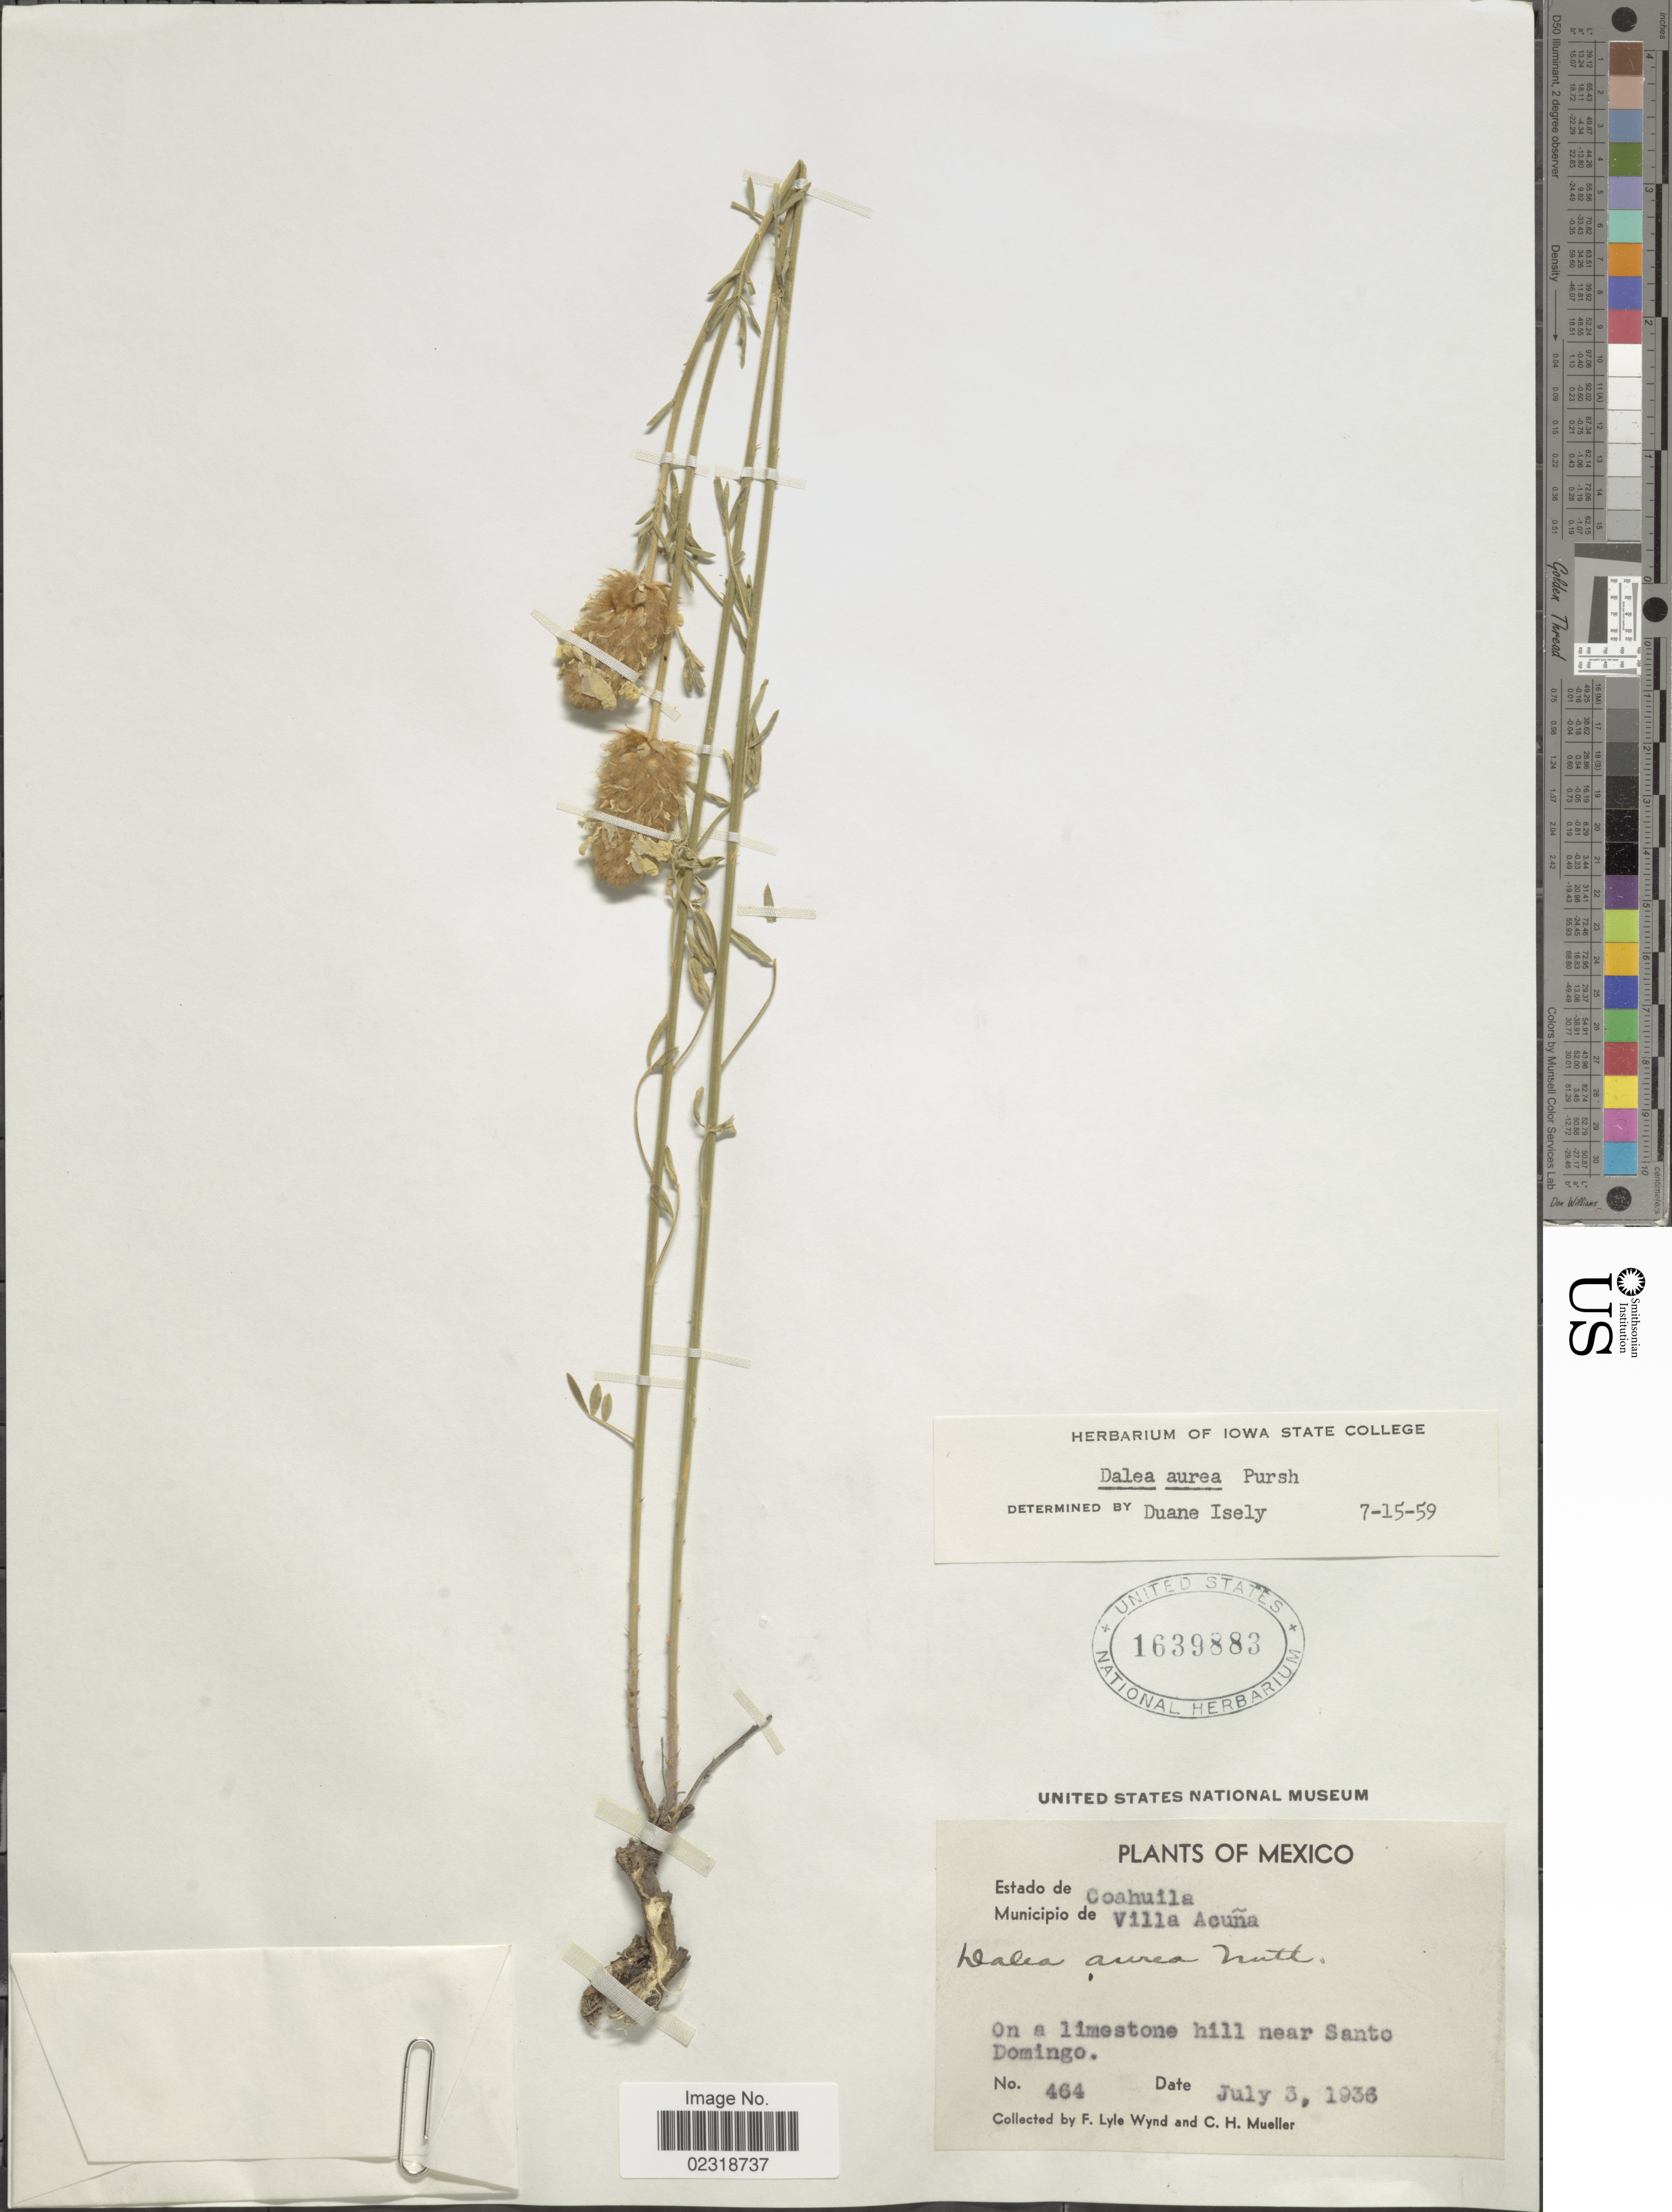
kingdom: Plantae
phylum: Tracheophyta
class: Magnoliopsida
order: Fabales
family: Fabaceae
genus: Dalea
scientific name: Dalea aurea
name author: Nutt. ex Pursh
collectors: F. L. Wynd & C. H. Mueller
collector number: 464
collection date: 1936-07-03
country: Mexico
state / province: Coahuila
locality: Municipio de Villa Acuna, on a limestone hill near Santo Domingo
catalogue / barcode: US 1639883